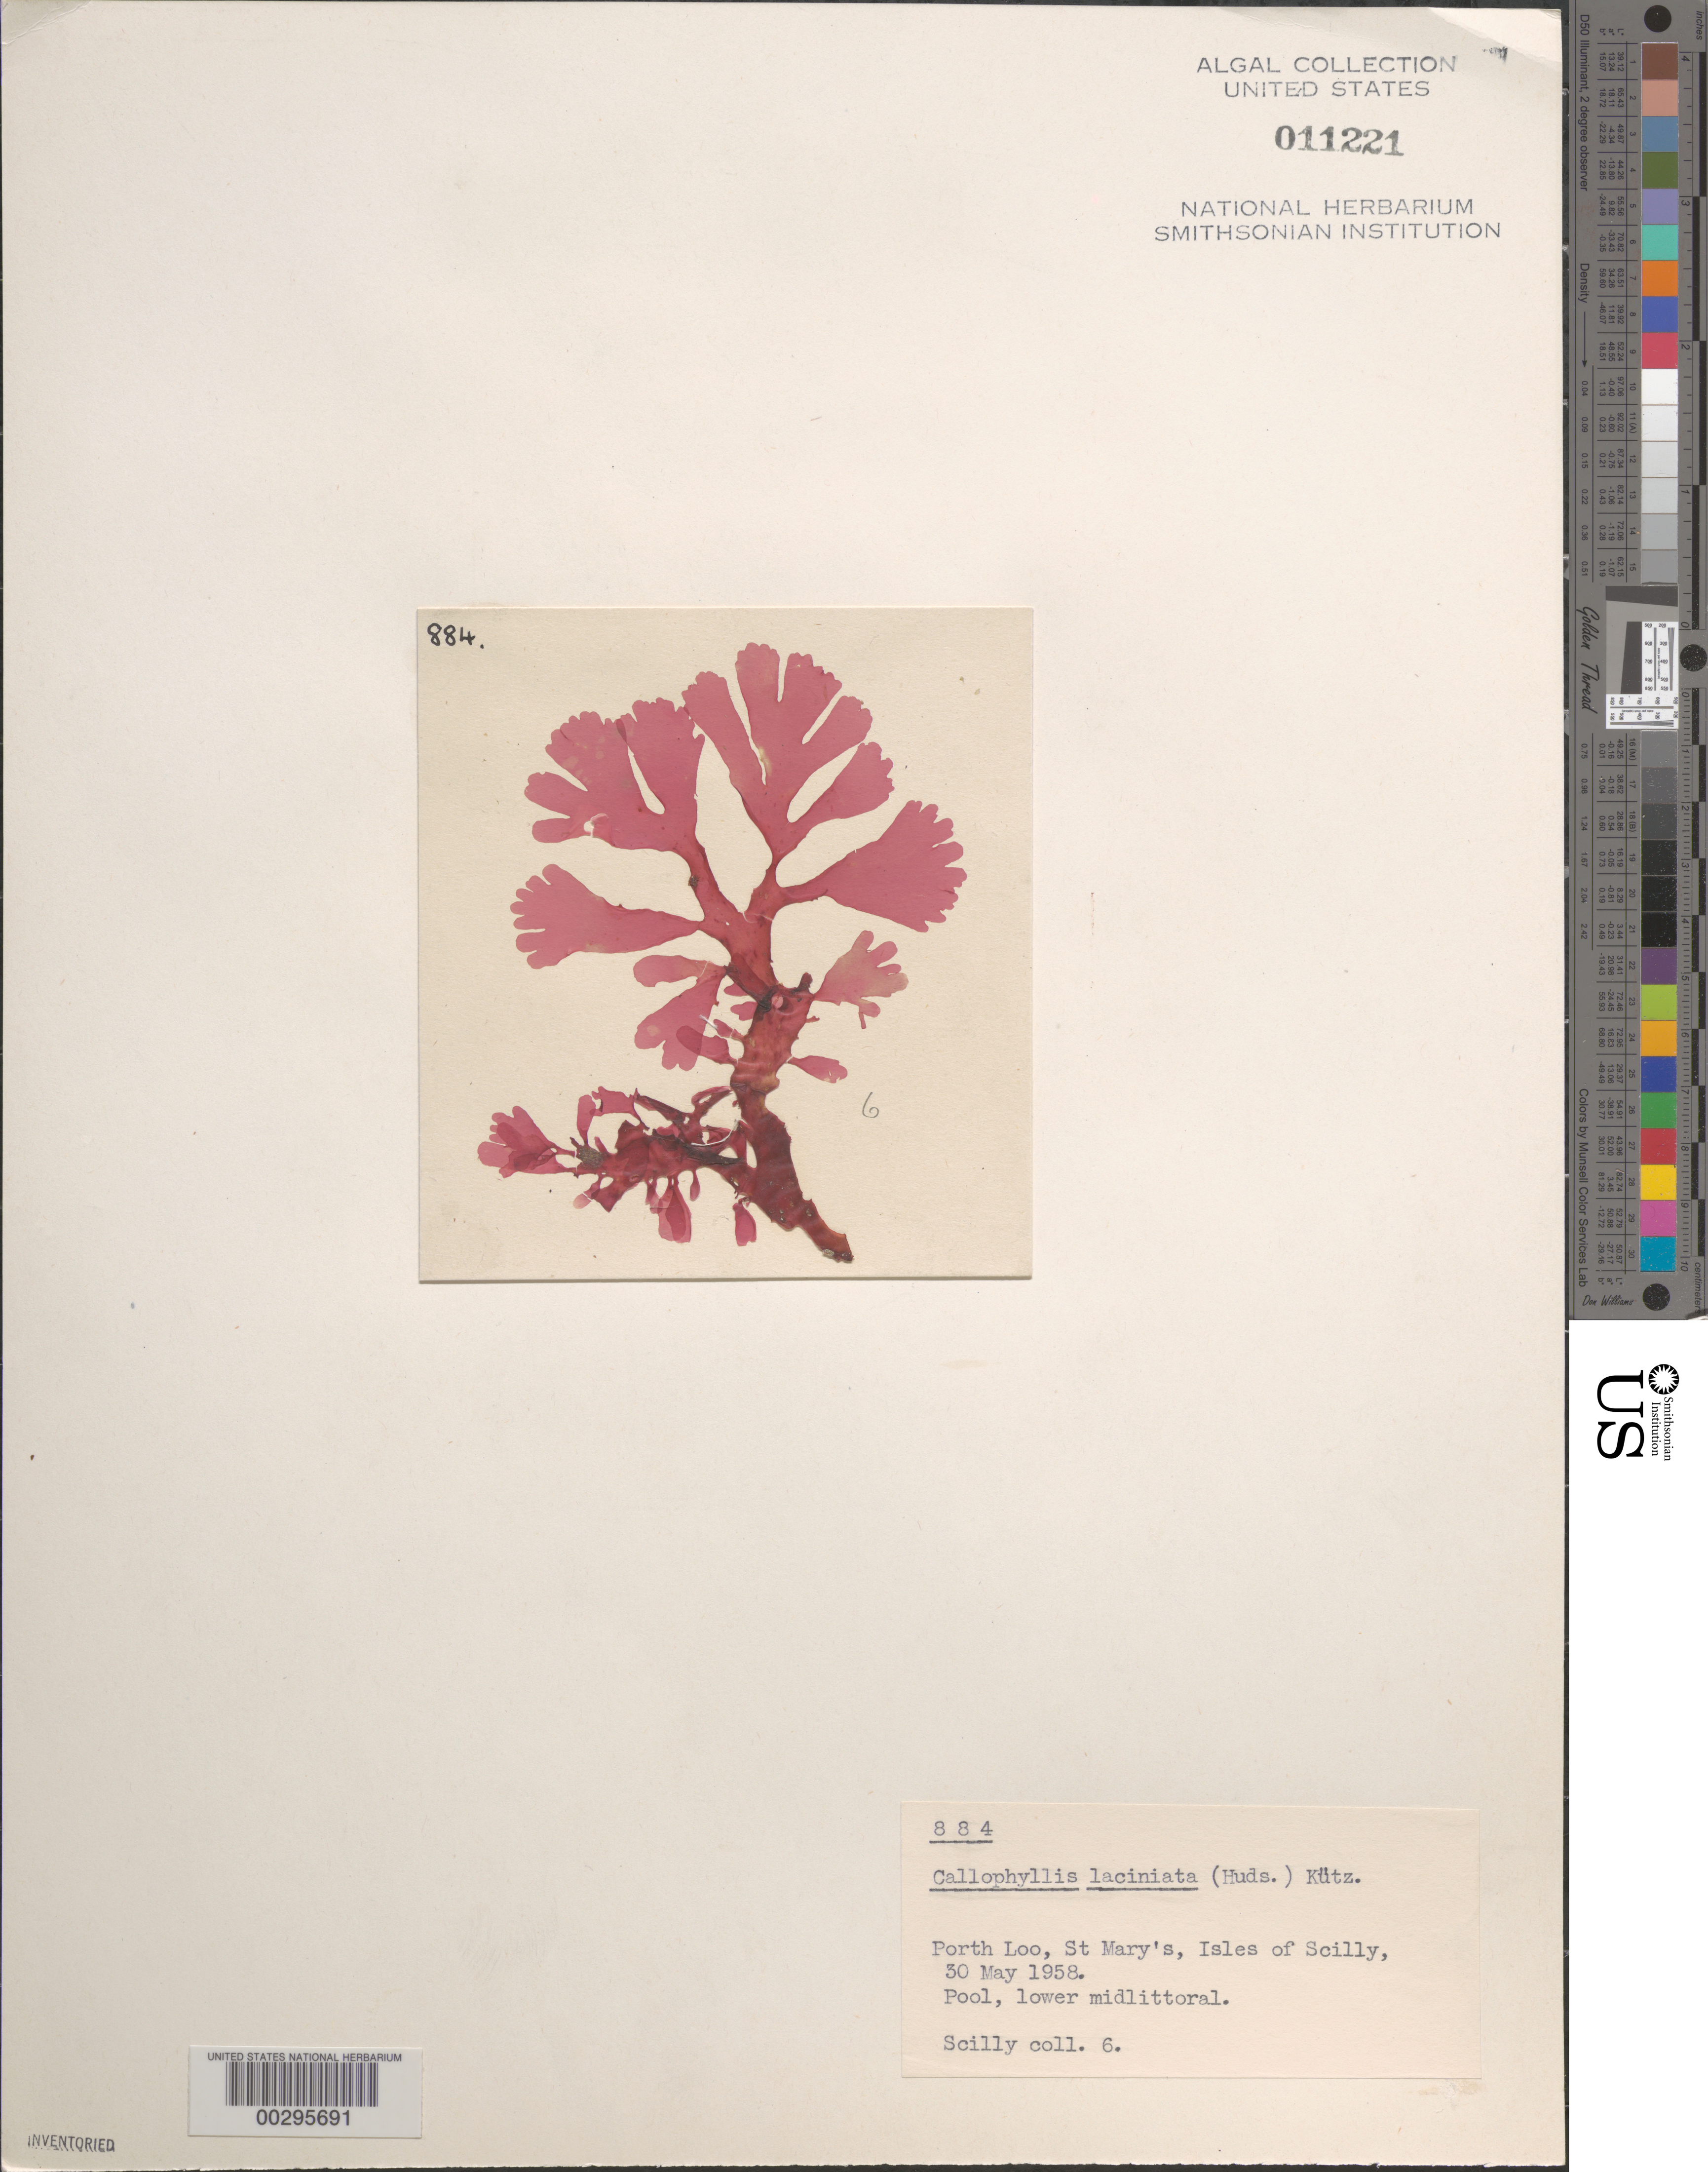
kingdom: Plantae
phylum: Rhodophyta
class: Florideophyceae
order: Gigartinales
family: Kallymeniaceae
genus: Metacallophyllis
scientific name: Metacallophyllis laciniata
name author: (Hudson) Vergés & L. Le Gall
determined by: Algae name updating Project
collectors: P. S. Dixon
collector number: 6, PSD 884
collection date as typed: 30 May 1958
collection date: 1958-05-30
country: United Kingdom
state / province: England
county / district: Council of the Isles of Scilly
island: St. Mary's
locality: Porth Loo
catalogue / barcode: US 11221